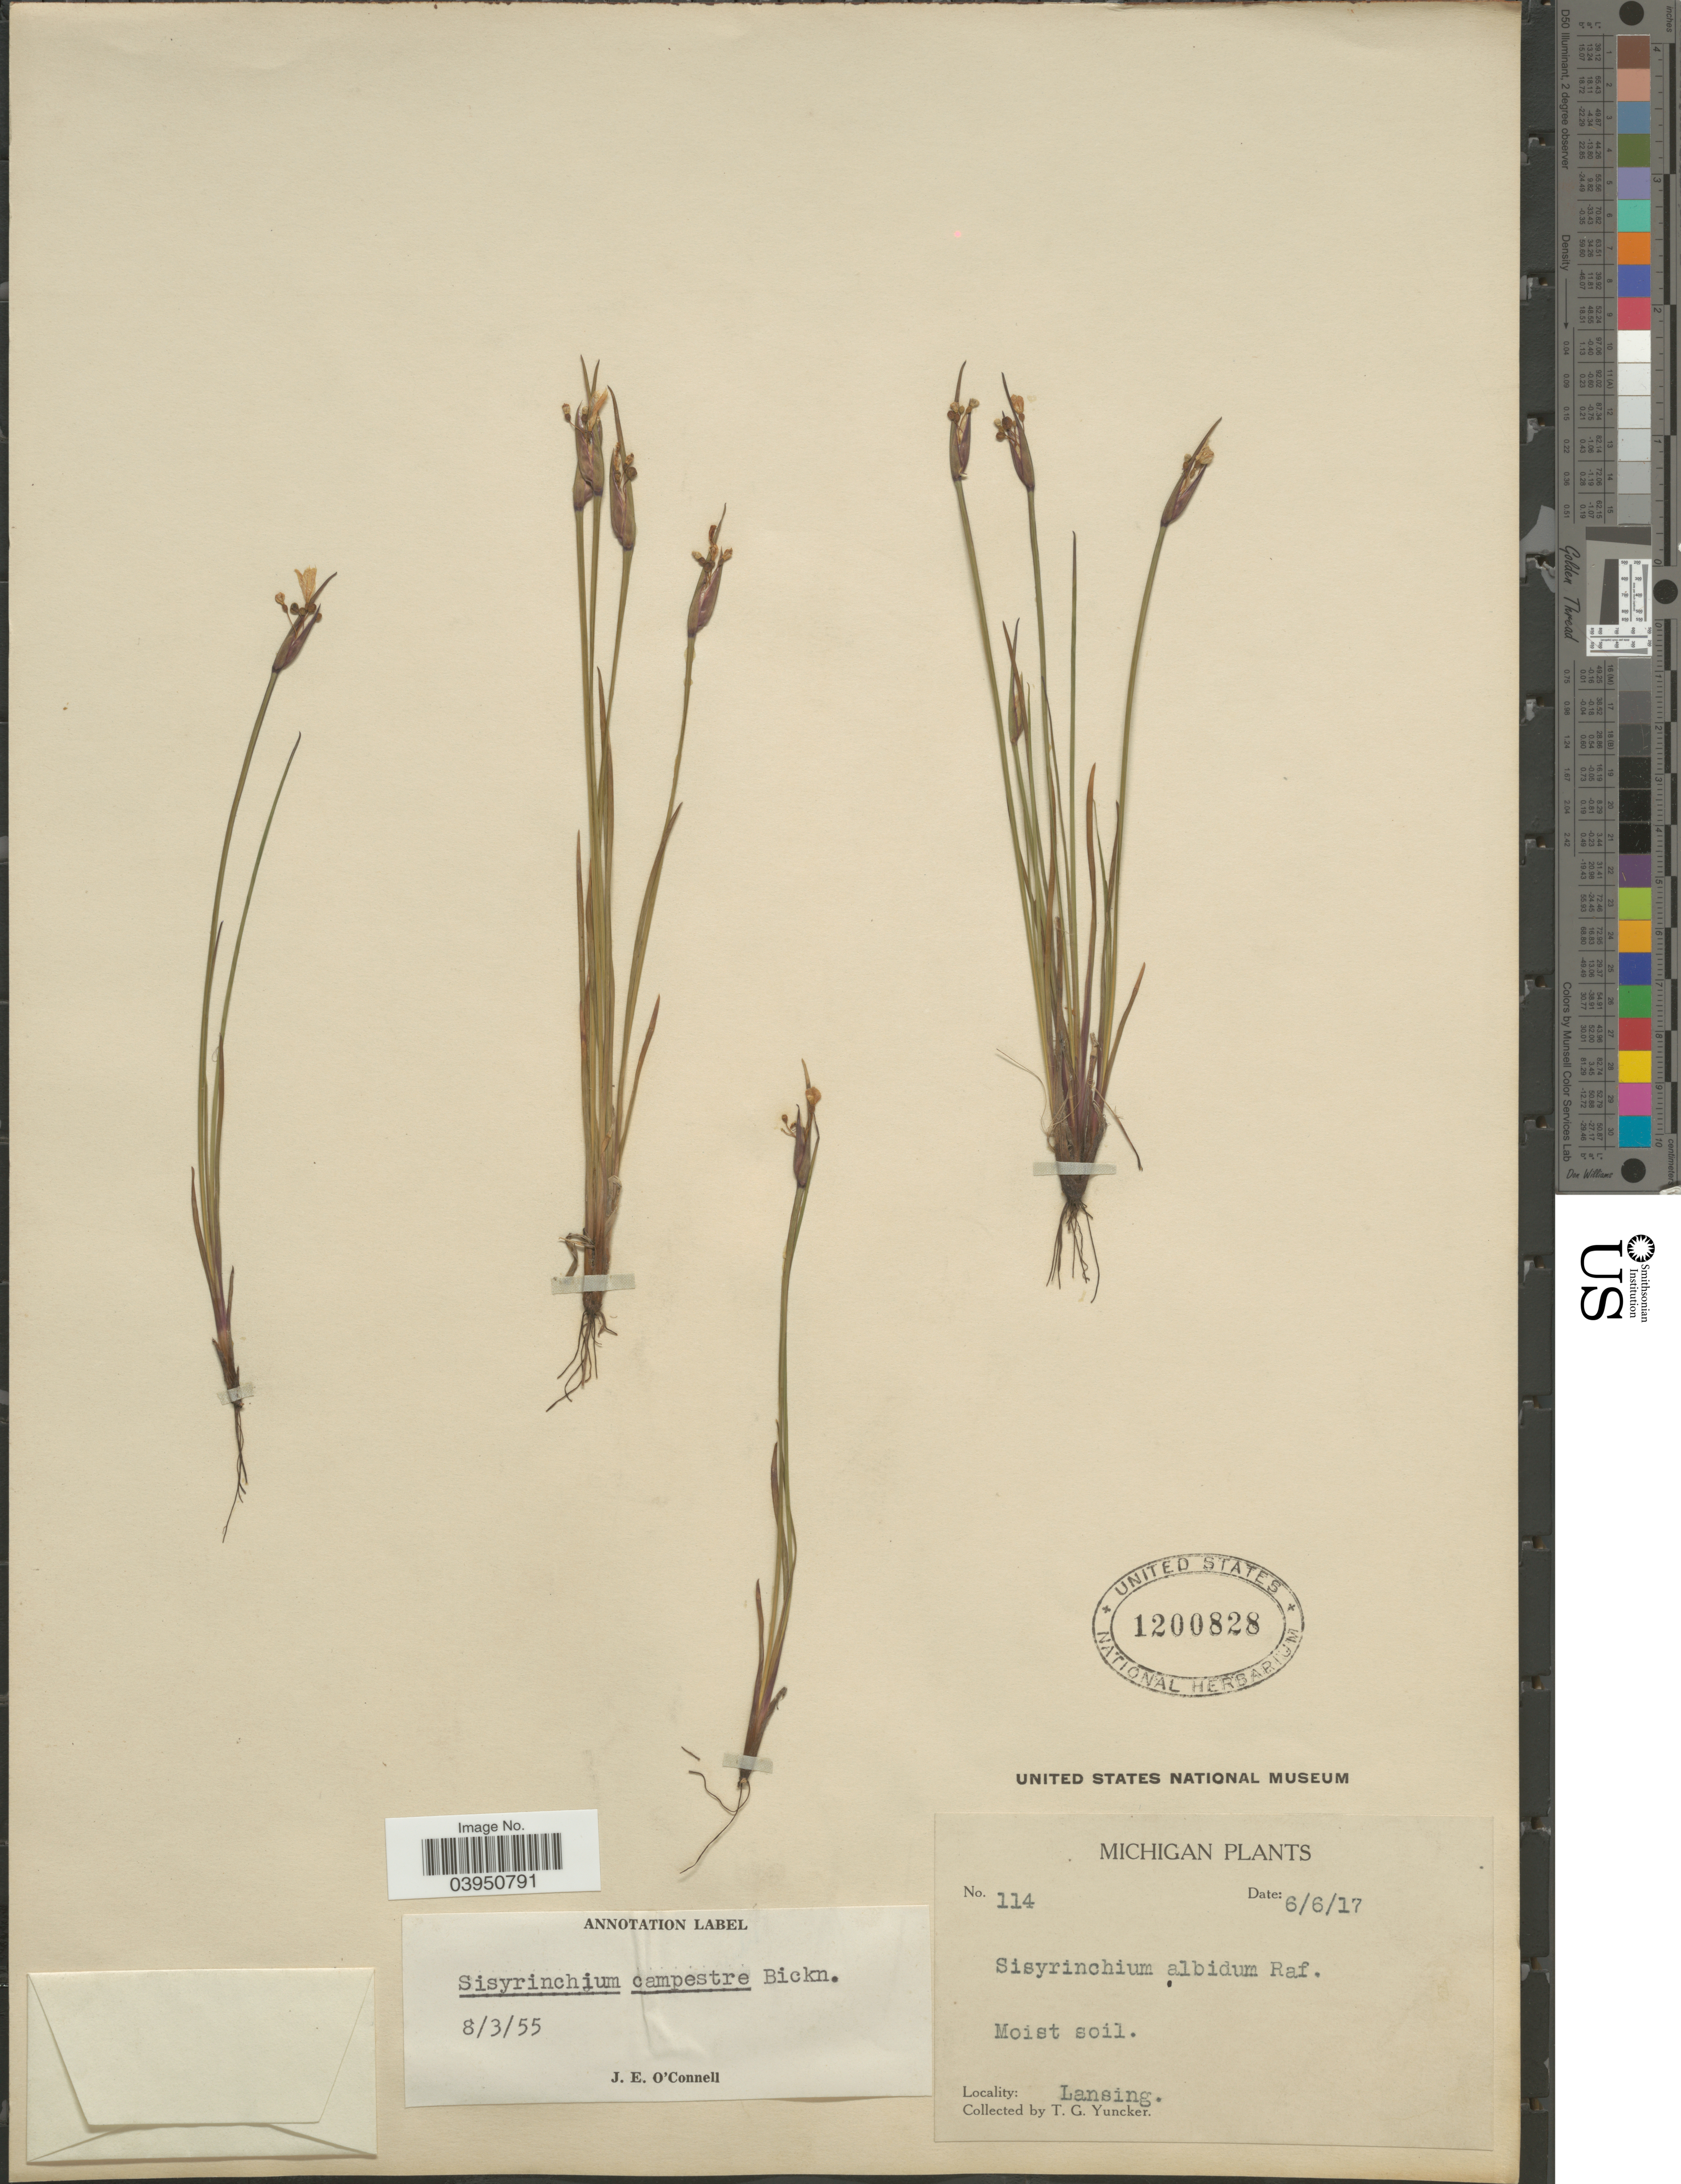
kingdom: Plantae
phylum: Tracheophyta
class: Liliopsida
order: Asparagales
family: Iridaceae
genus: Sisyrinchium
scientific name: Sisyrinchium campestre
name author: E.P. Bicknell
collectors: T. G. Yuncker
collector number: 114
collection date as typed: Transcribed d/m/y: 6/6/17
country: United States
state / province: Michigan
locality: Lansing.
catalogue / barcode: US 1200828